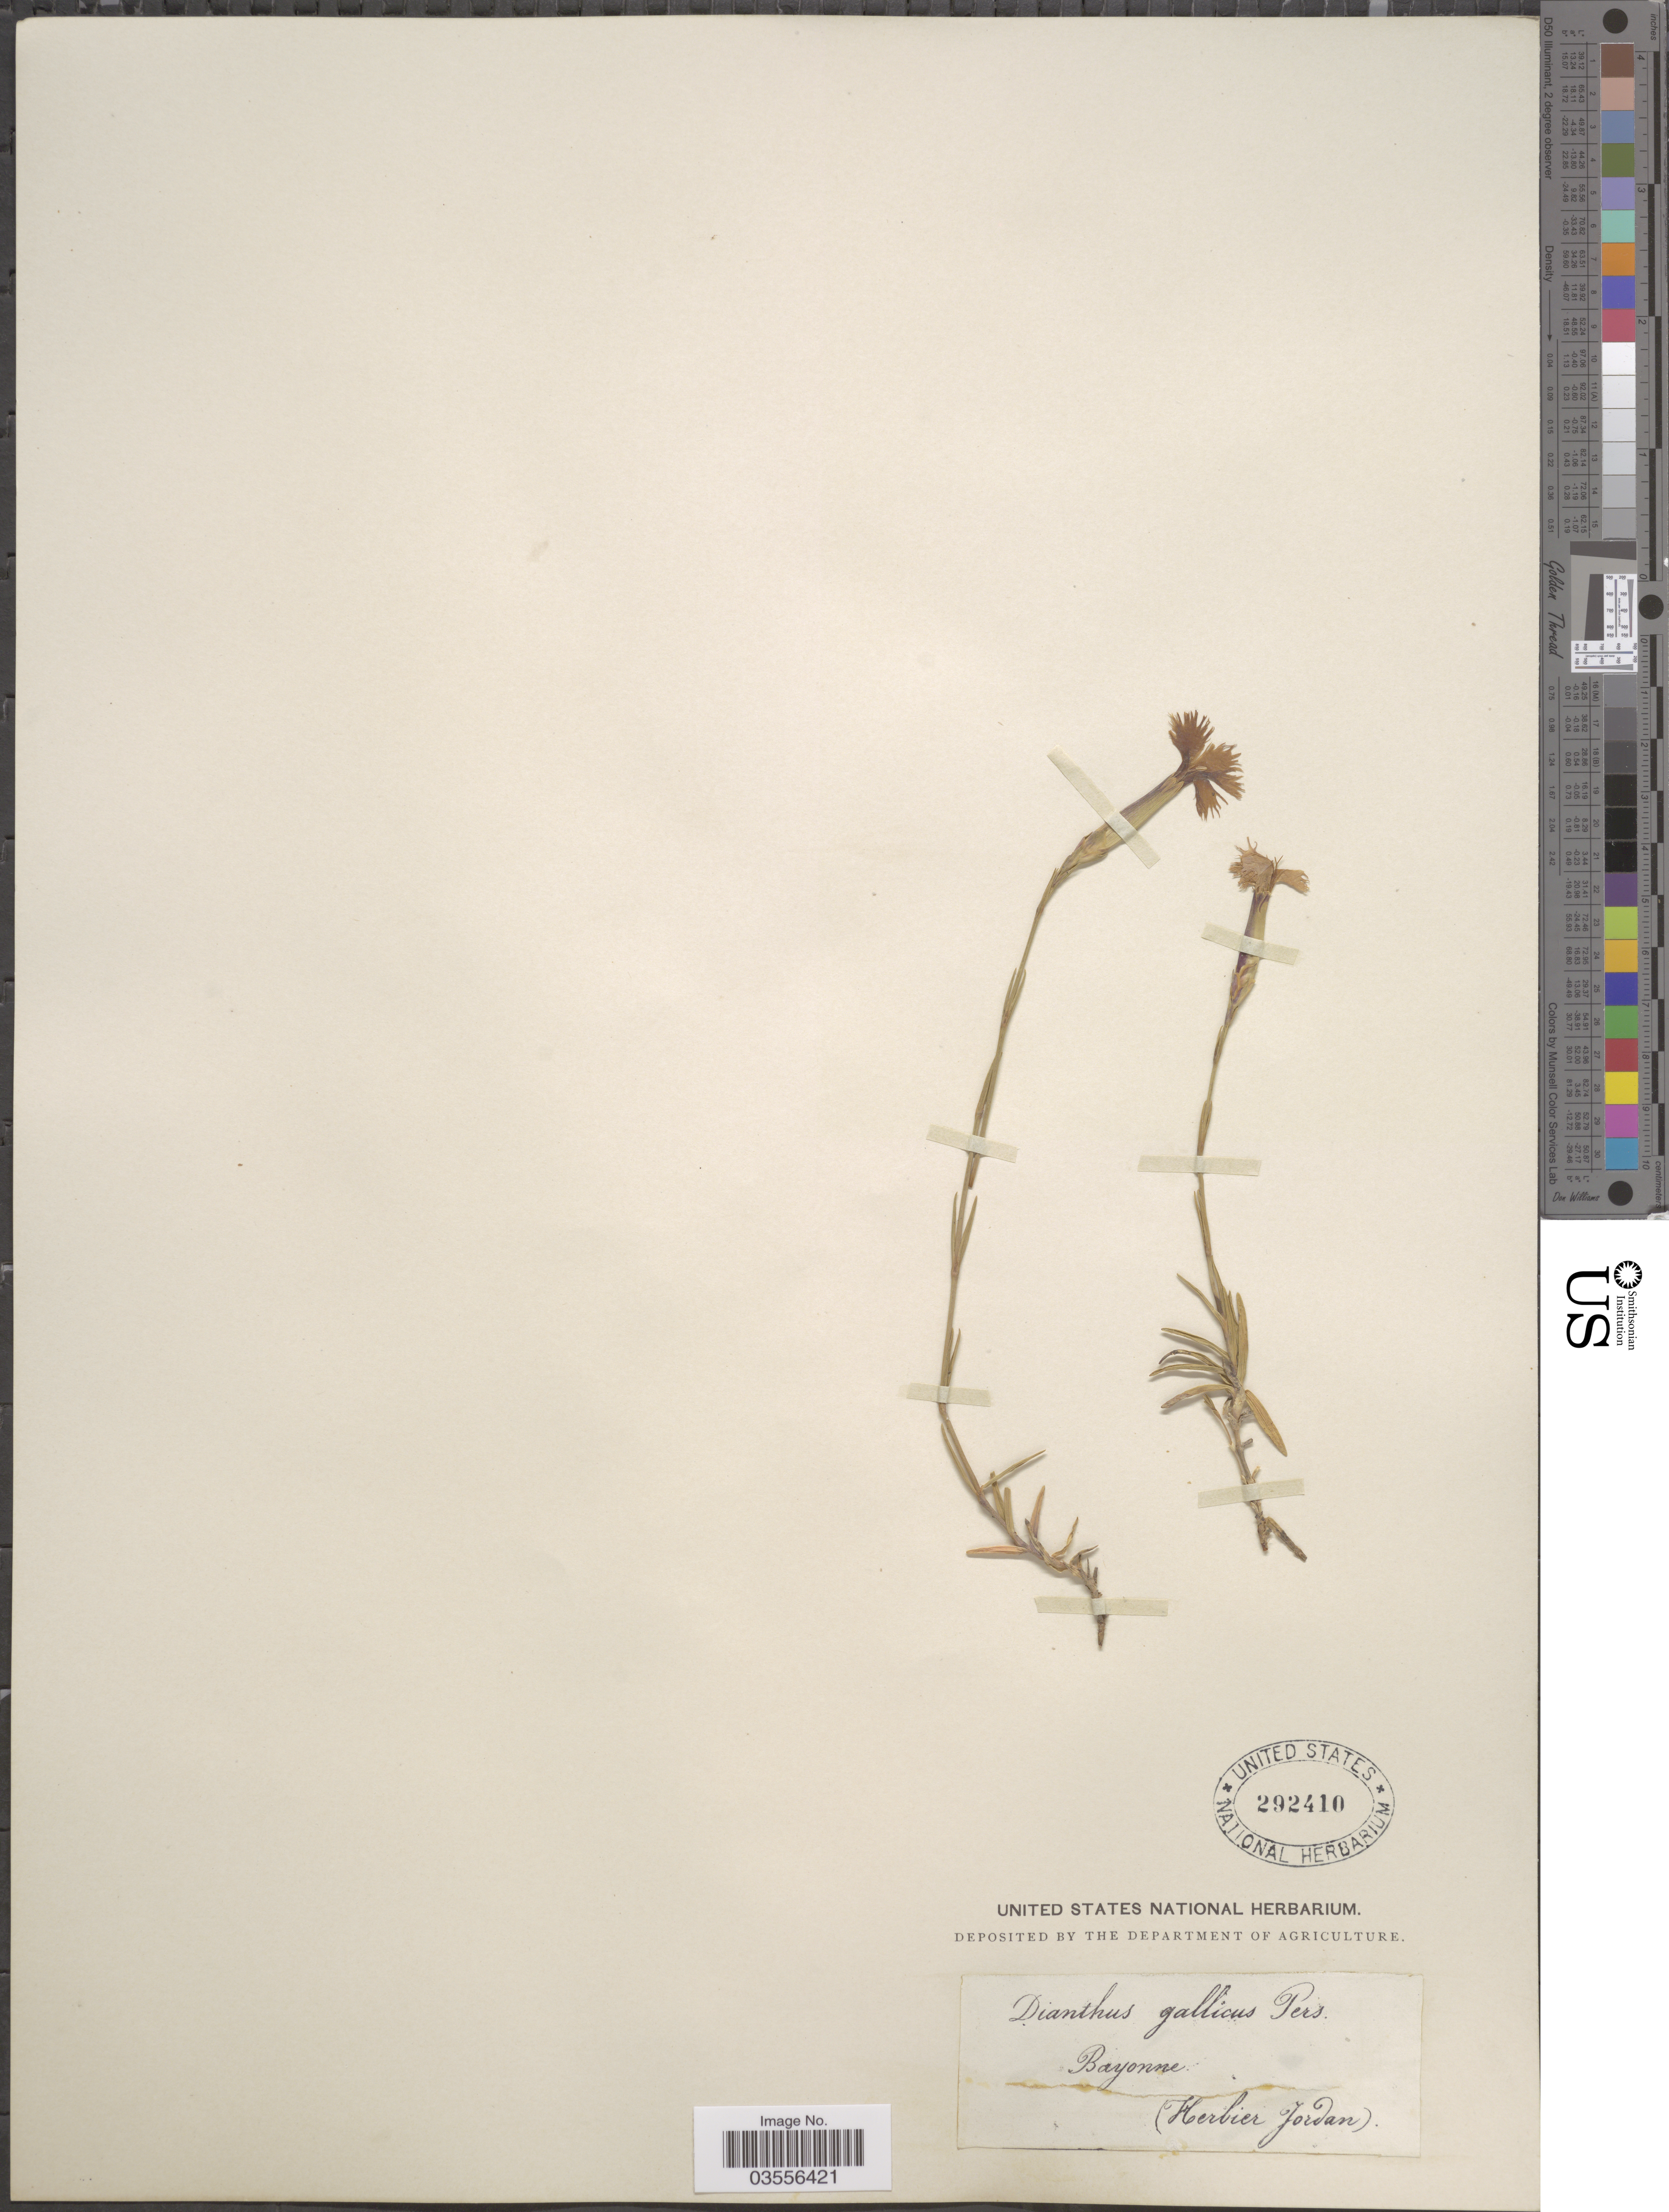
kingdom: Plantae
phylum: Tracheophyta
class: Magnoliopsida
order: Caryophyllales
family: Caryophyllaceae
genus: Dianthus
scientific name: Dianthus gallicus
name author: Pers.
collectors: ex herb. Jordan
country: France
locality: Bayonne.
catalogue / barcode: US 292410